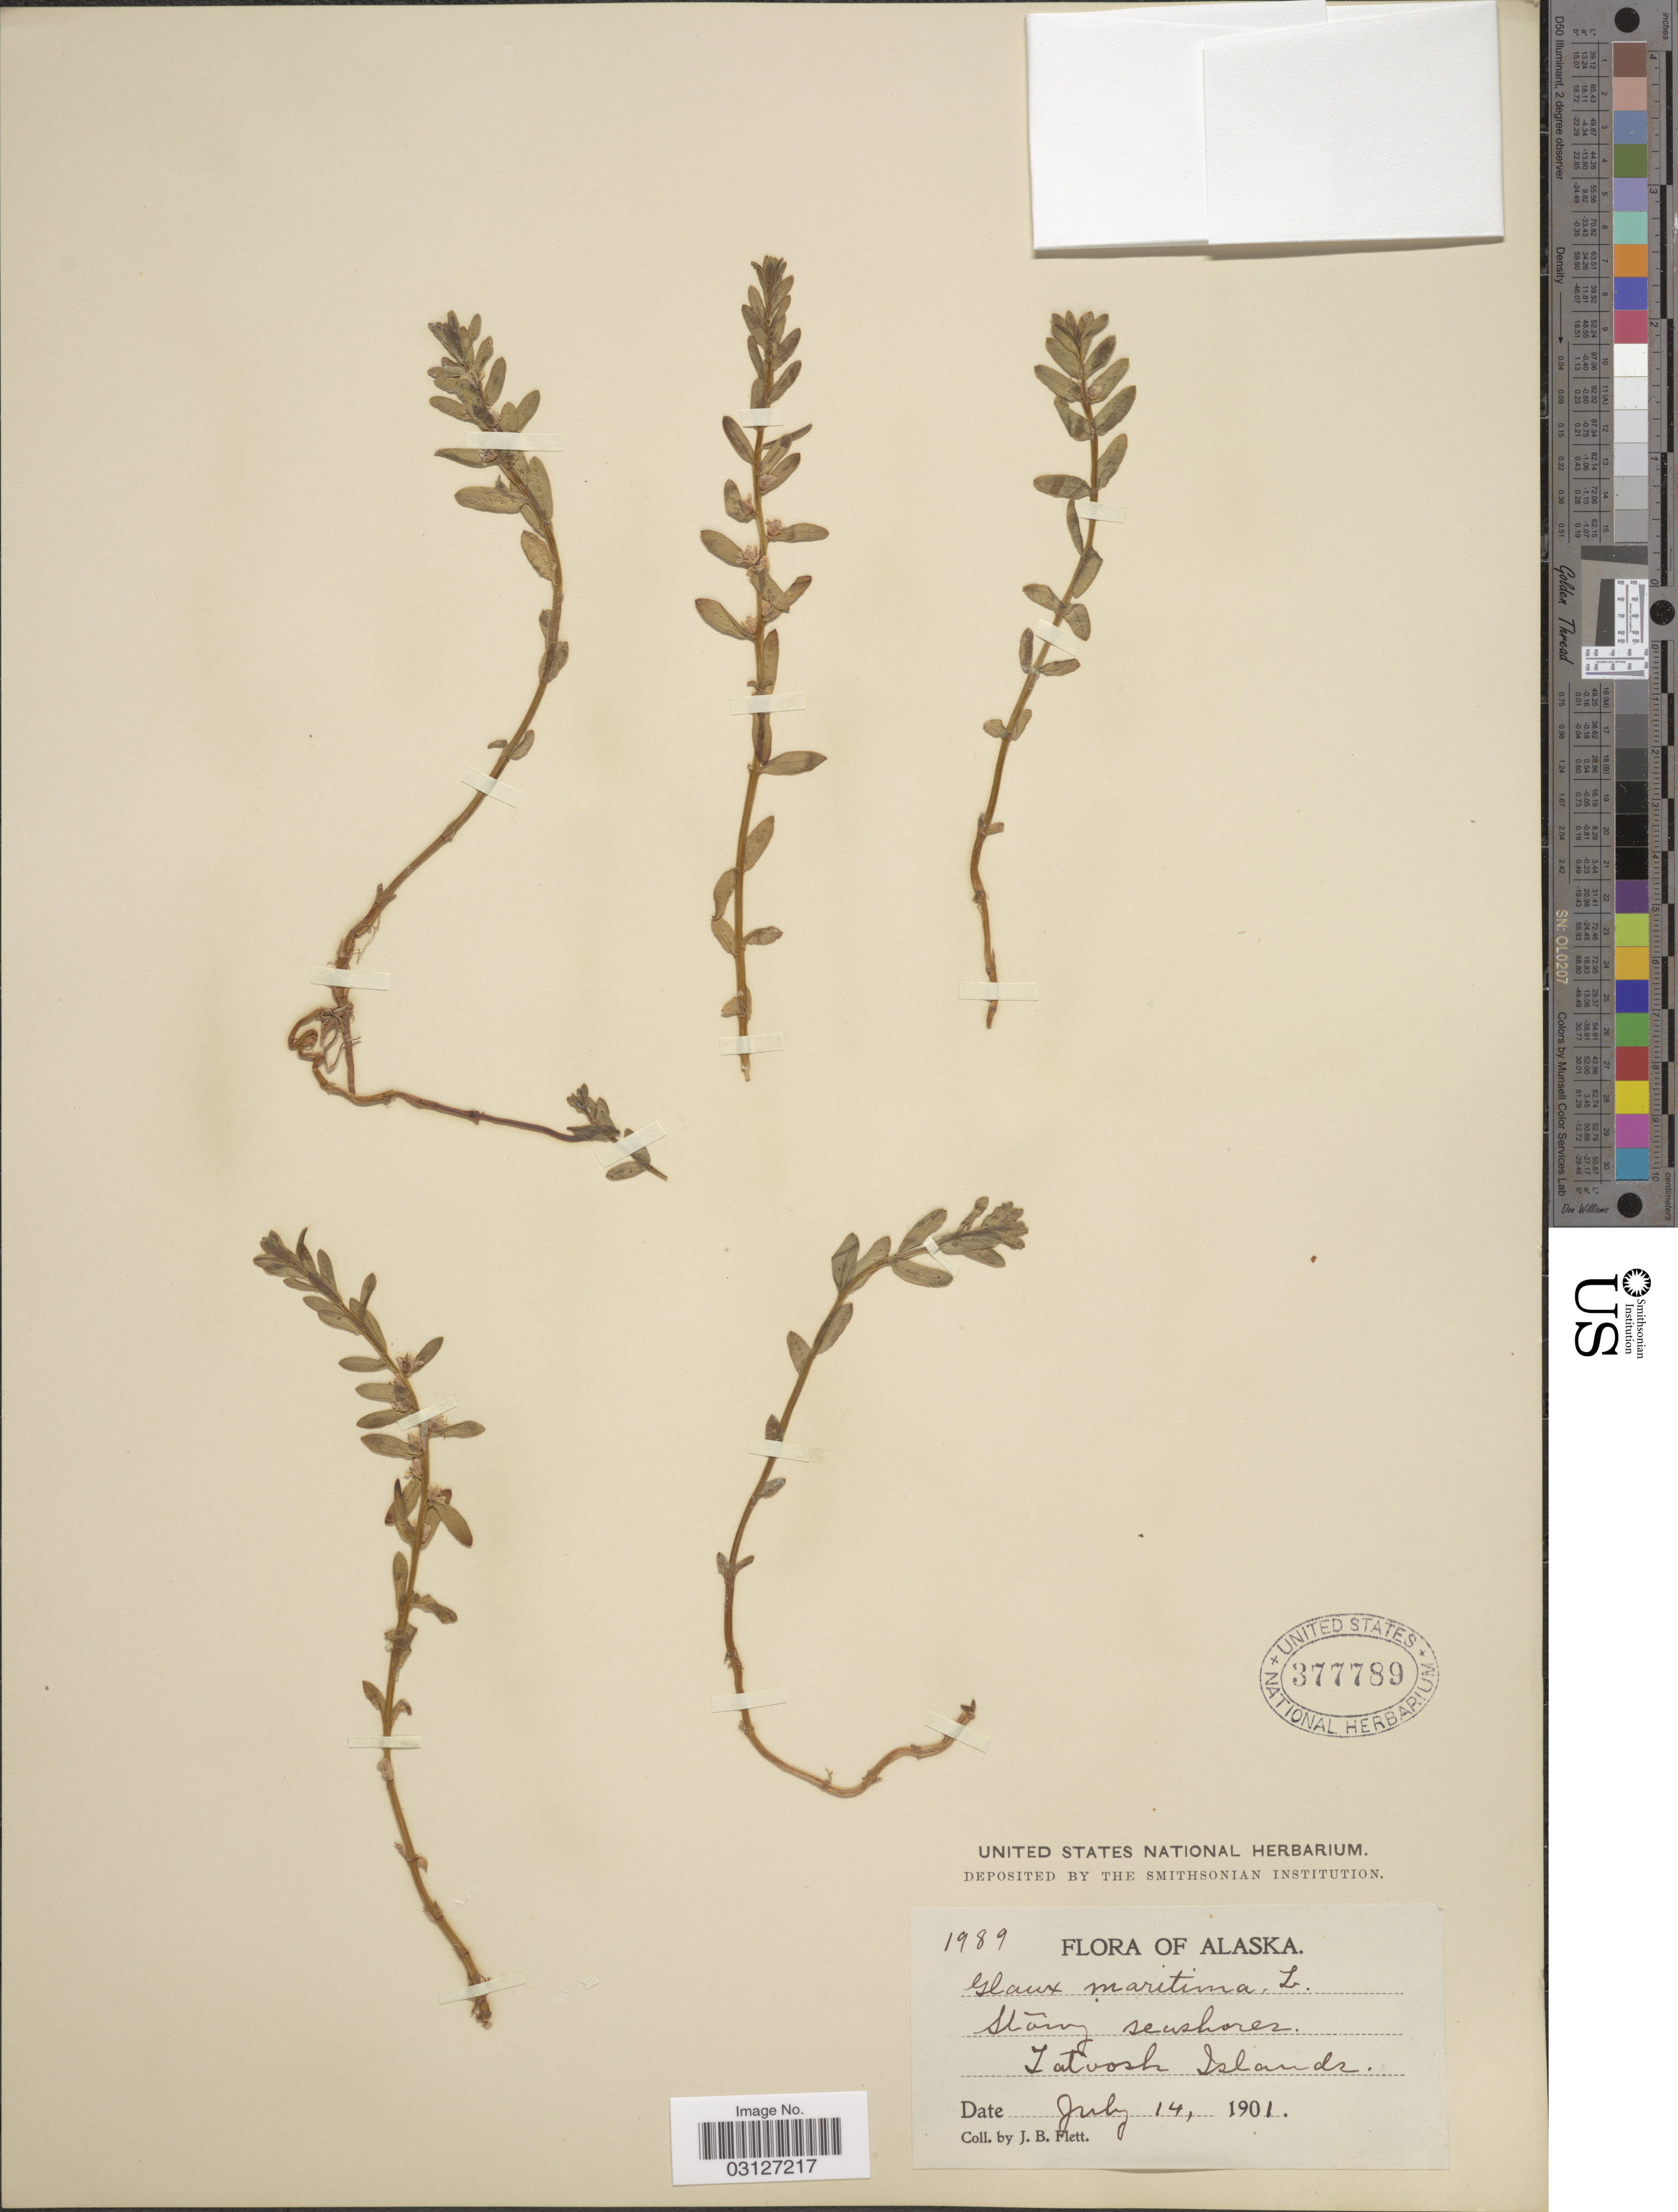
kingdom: Plantae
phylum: Tracheophyta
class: Magnoliopsida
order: Ericales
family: Primulaceae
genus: Glaux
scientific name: Glaux maritima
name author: L.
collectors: J. Flett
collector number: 1989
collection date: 1901-07-14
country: United States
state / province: Alaska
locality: Tatoosh Islands.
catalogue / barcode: US 377789